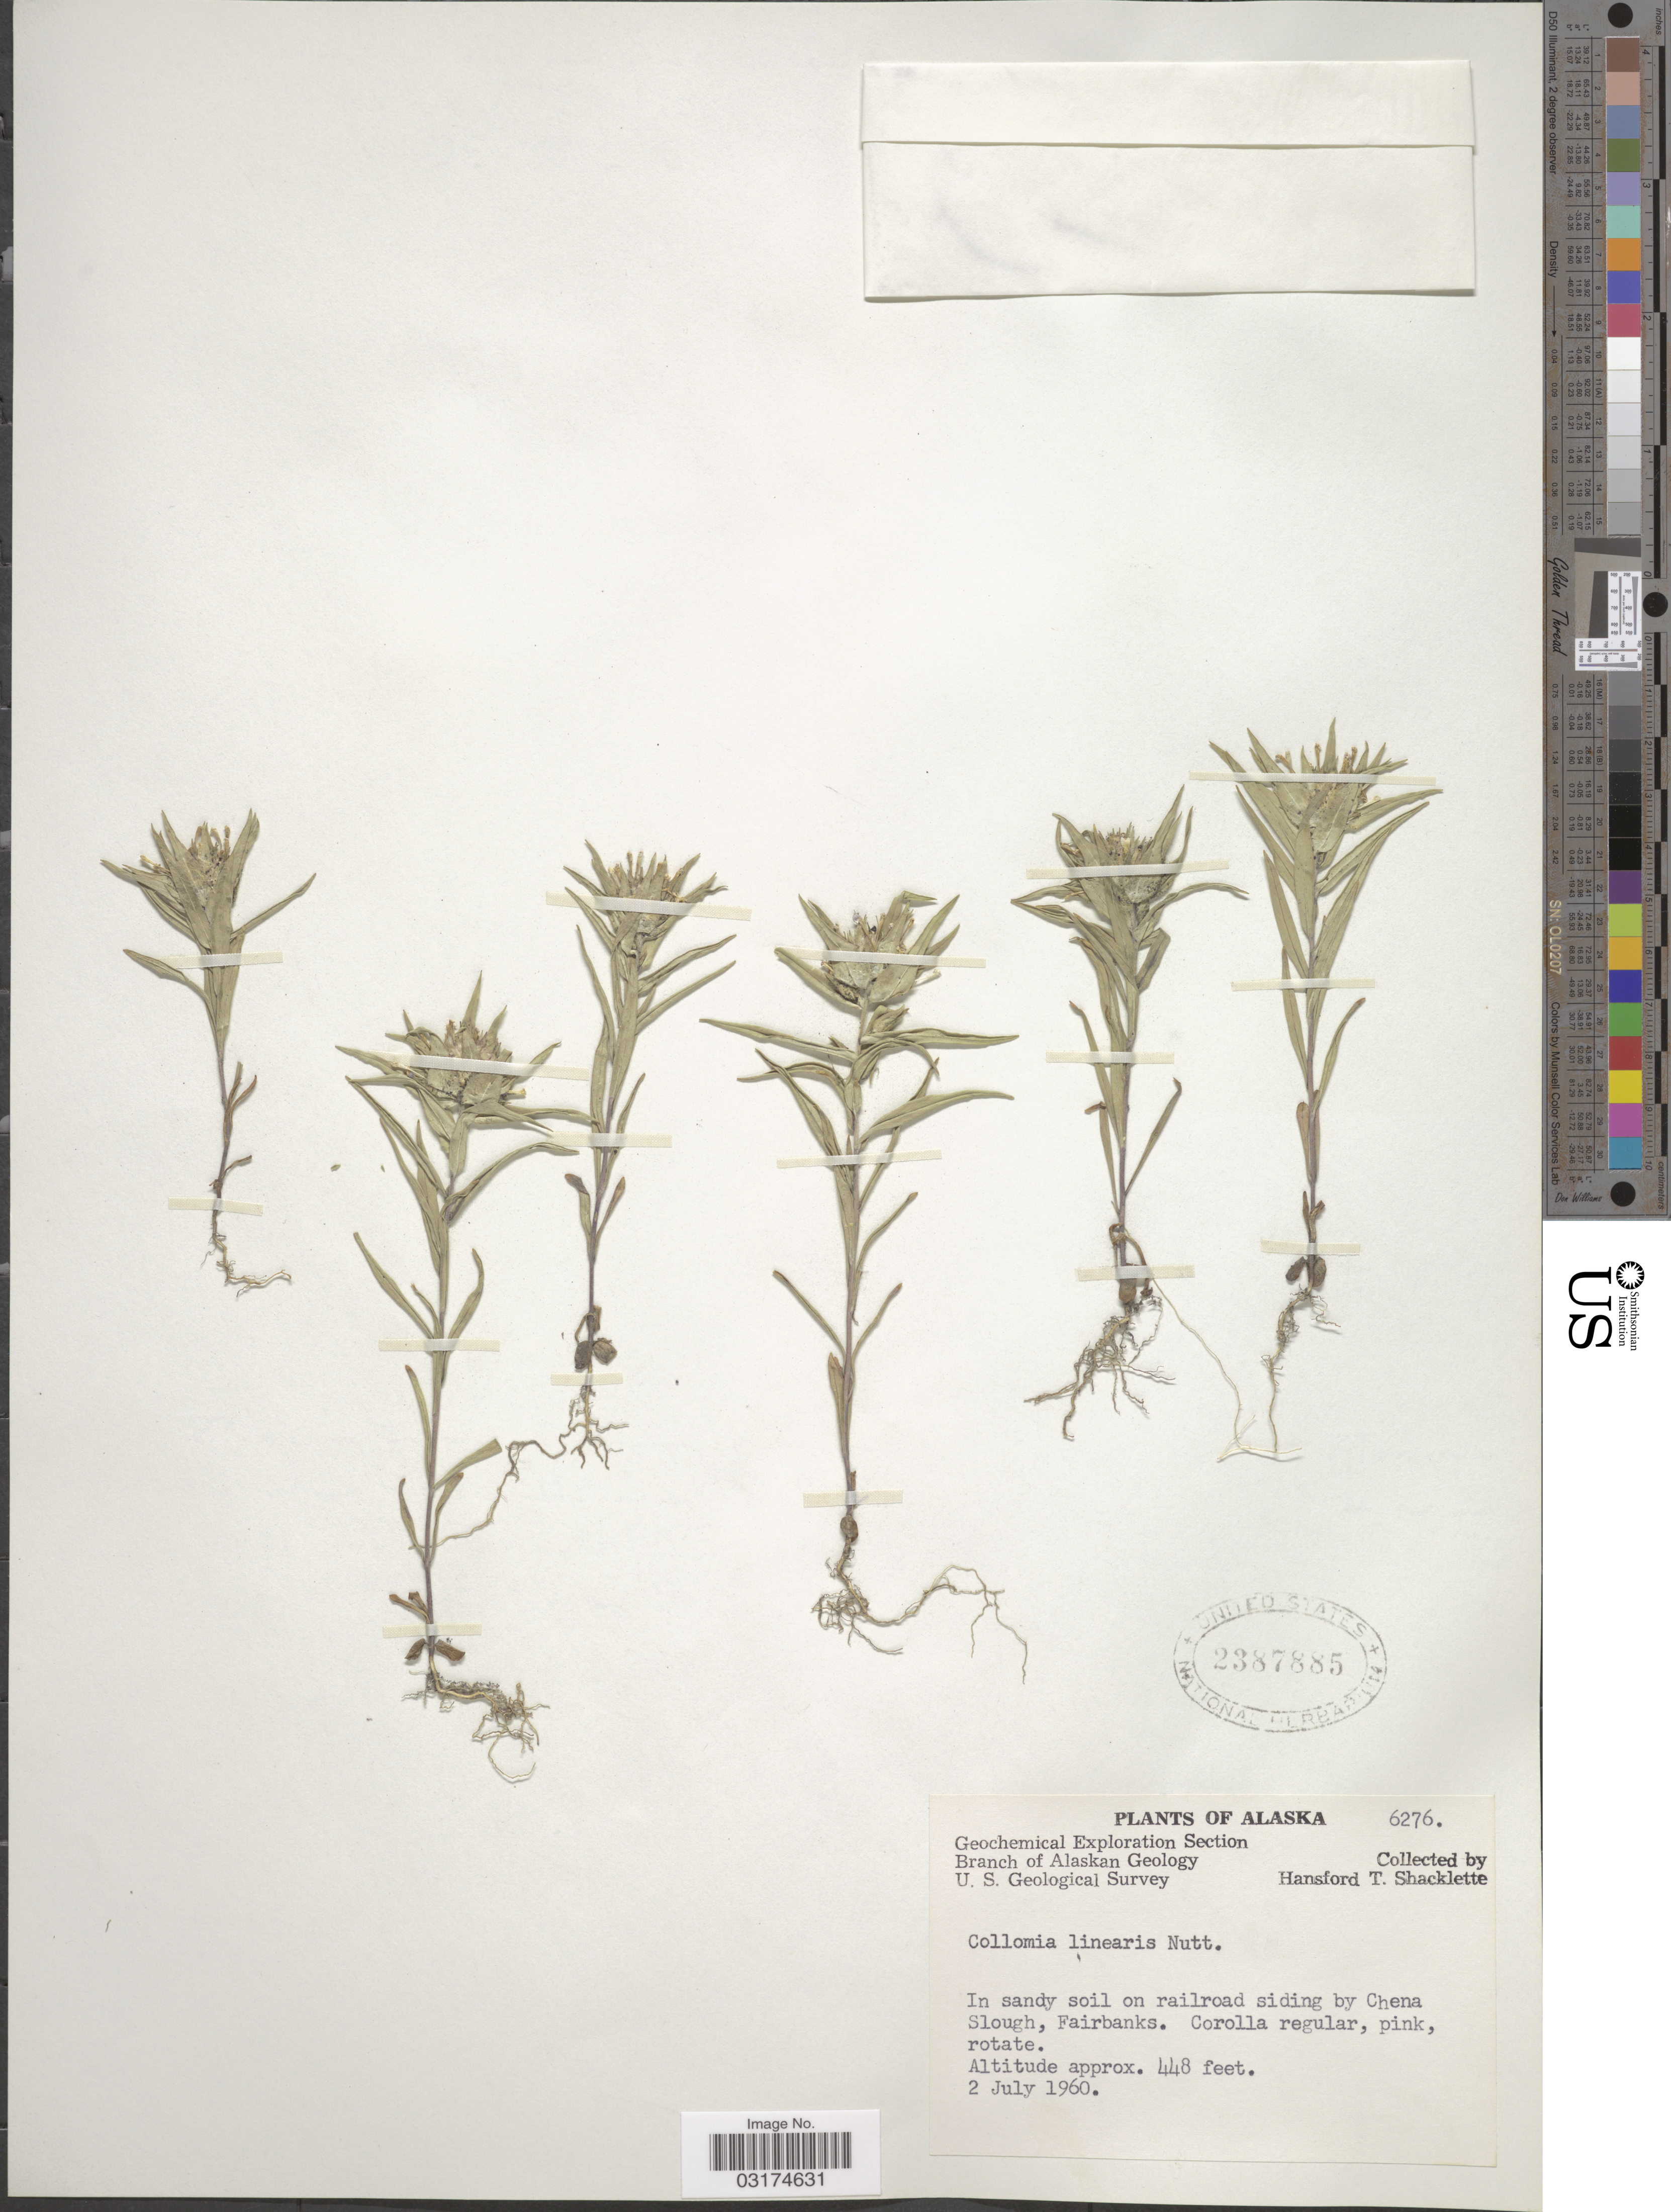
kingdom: Plantae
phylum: Tracheophyta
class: Magnoliopsida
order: Ericales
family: Polemoniaceae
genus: Collomia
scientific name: Collomia linearis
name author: Nutt.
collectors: H. Shacklette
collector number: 6276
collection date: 1960-07-02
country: United States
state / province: Alaska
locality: Railroad siding by Chena Slough, Fairbanks.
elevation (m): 137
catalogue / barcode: US 2387885